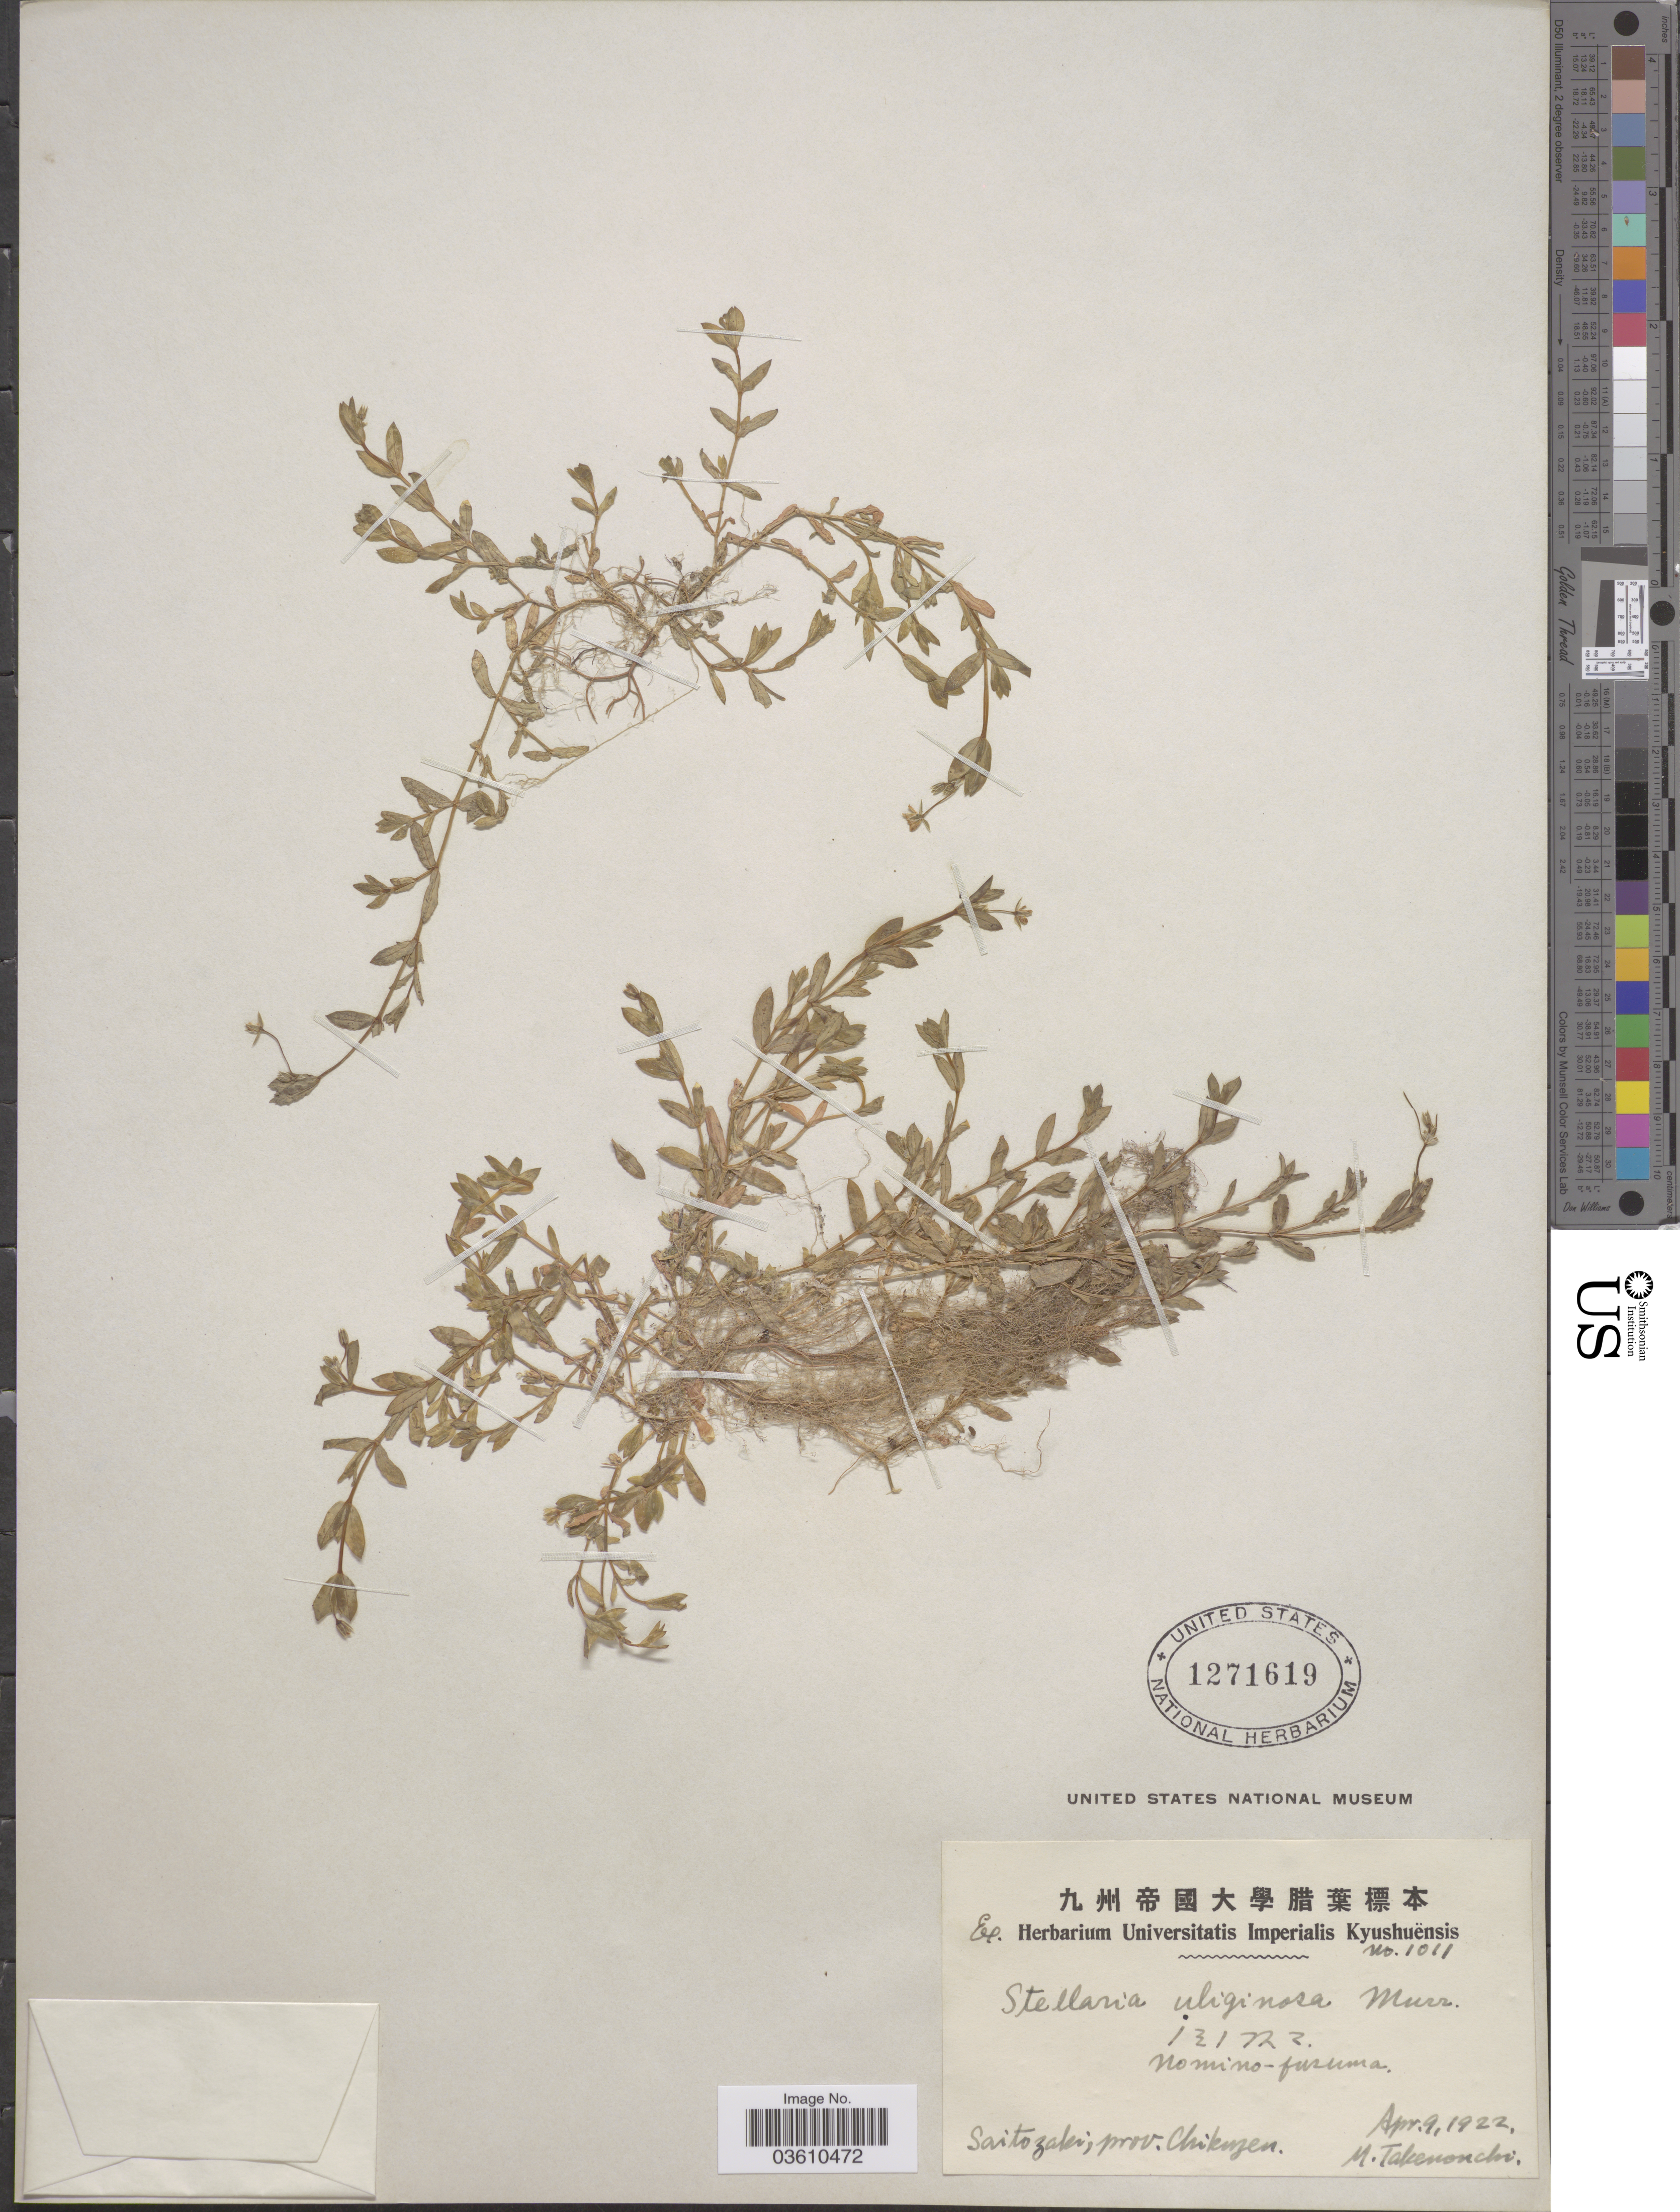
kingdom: Plantae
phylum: Tracheophyta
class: Magnoliopsida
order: Caryophyllales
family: Caryophyllaceae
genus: Stellaria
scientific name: Stellaria alsinoides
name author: Boiss. & Buhse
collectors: M. Takenouchi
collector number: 1011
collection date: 1922-04-09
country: Japan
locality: Saitozaki, Prov. Chikuzen.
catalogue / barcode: US 1271619